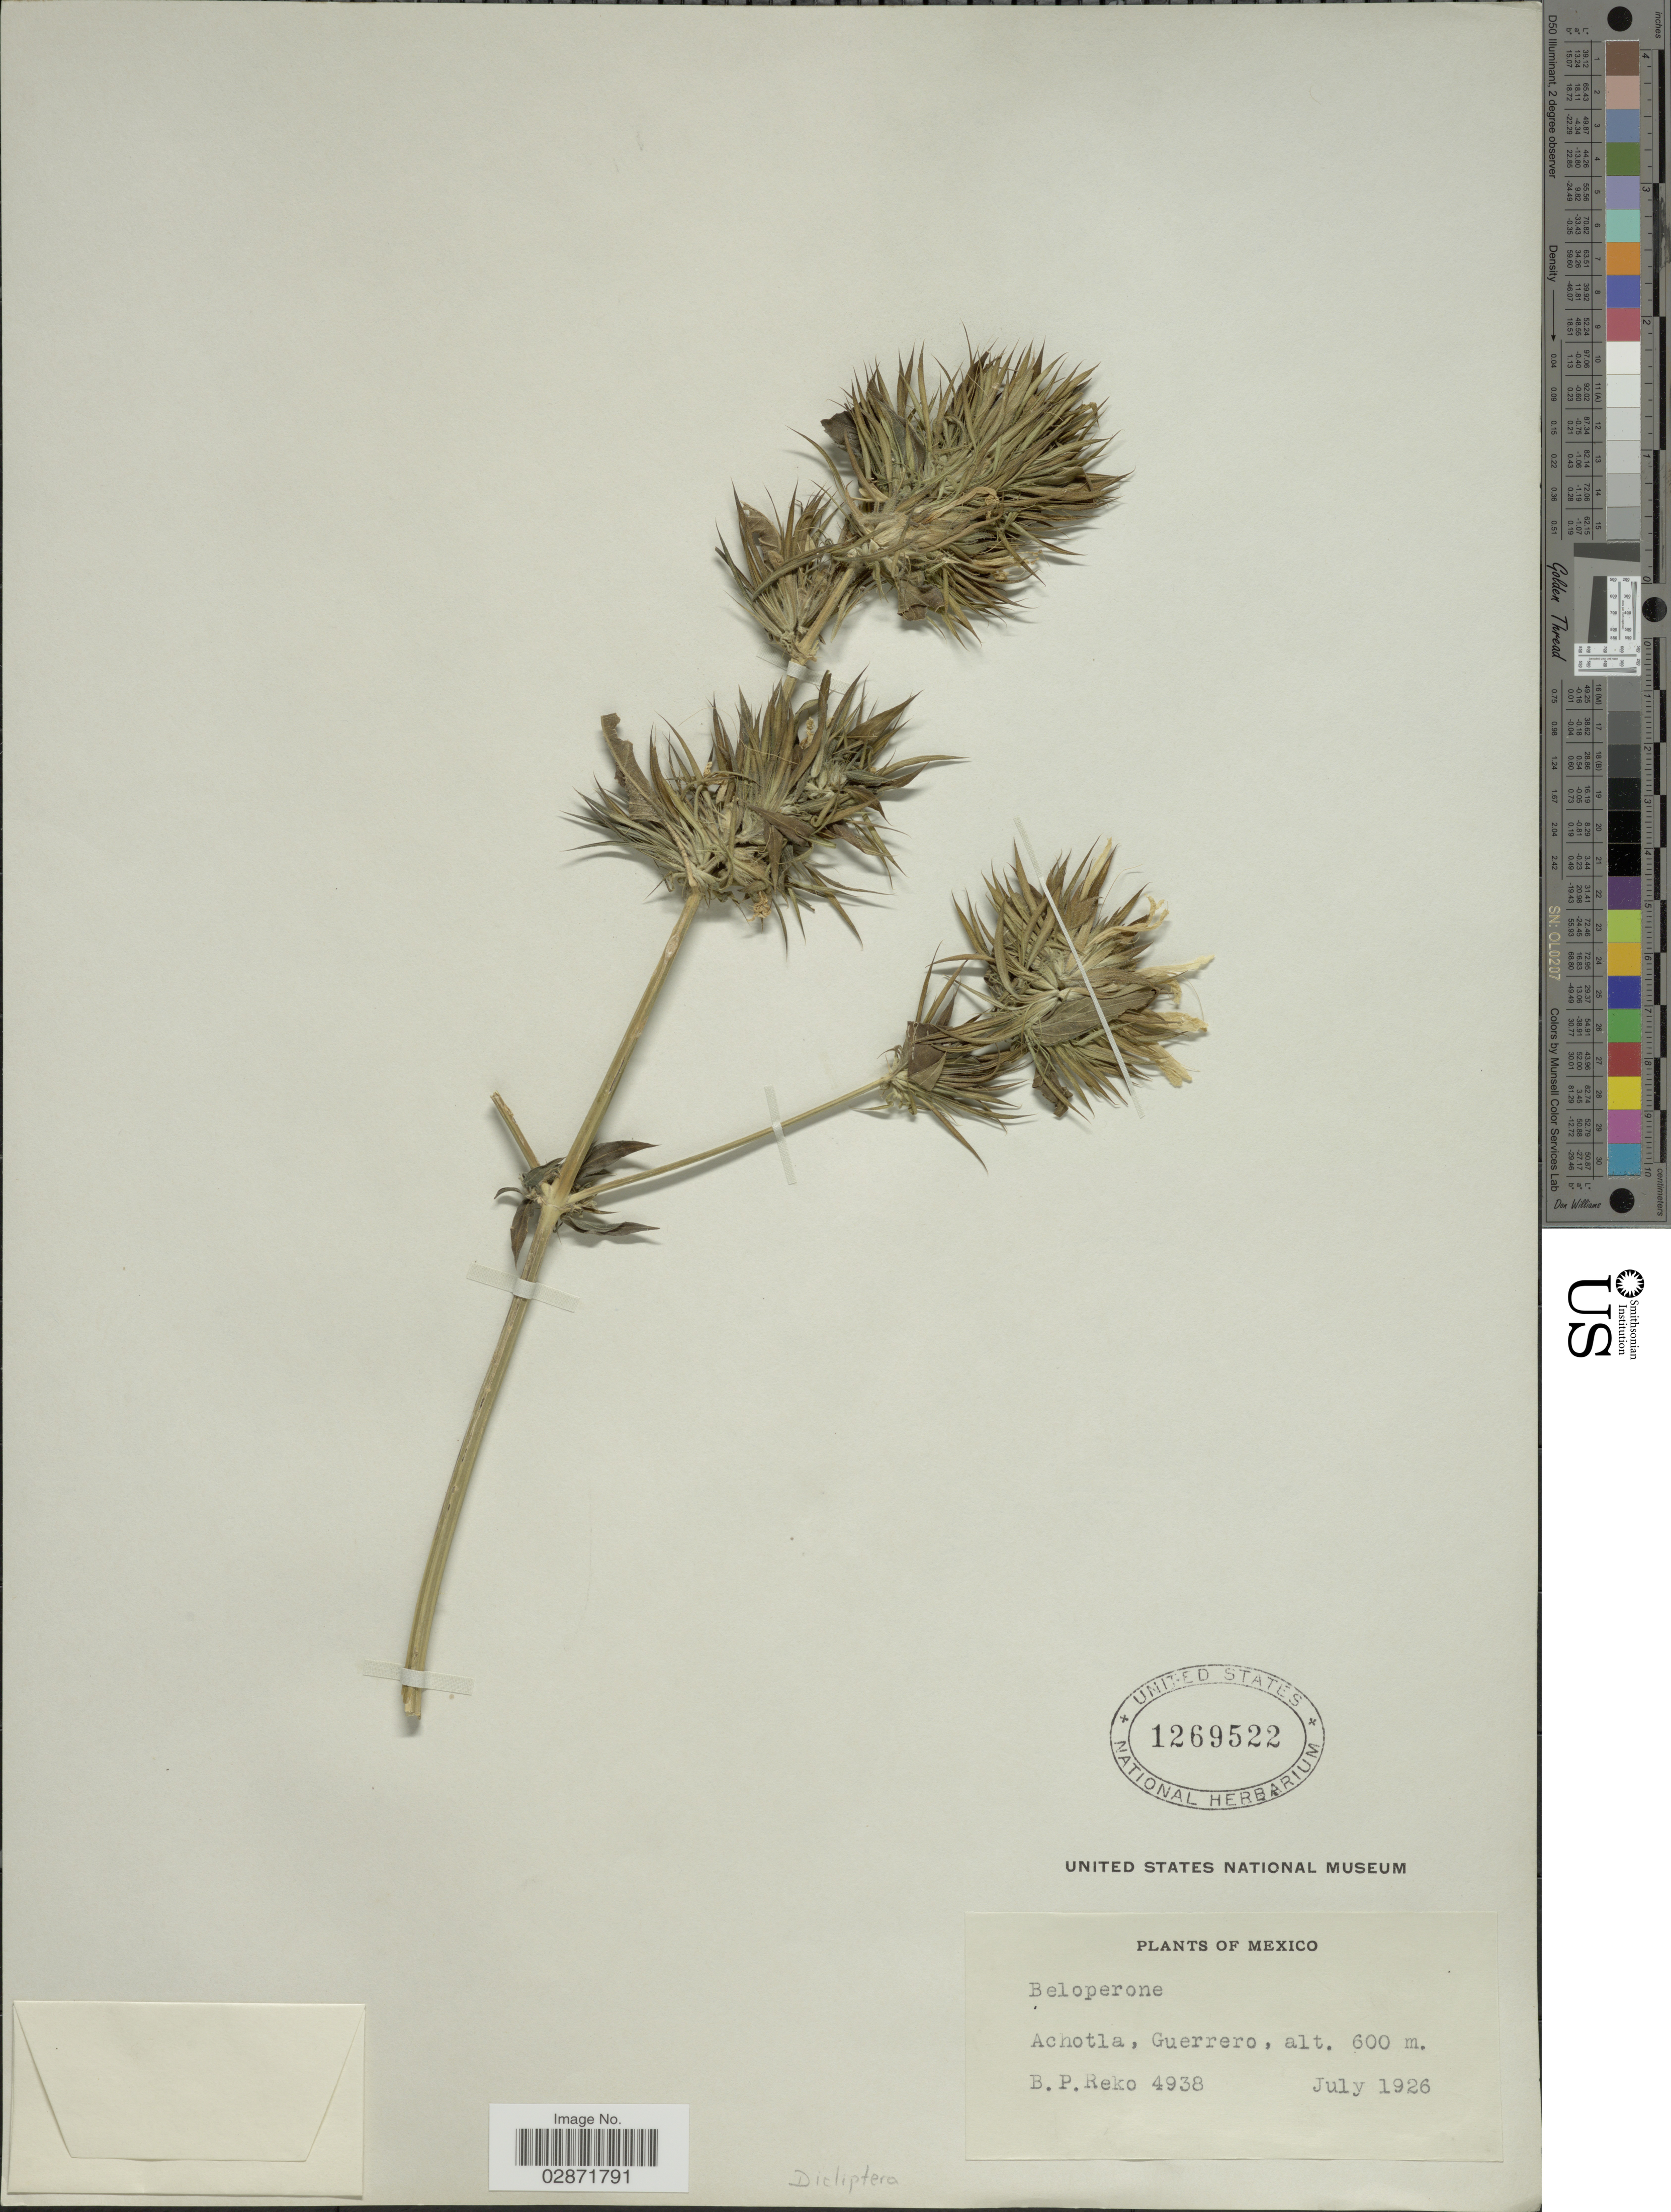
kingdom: Plantae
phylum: Tracheophyta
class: Magnoliopsida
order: Lamiales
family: Acanthaceae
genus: Dicliptera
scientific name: Dicliptera sp.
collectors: B. P. Reko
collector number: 4938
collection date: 1926-07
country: Mexico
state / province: Guerrero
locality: Achotla, Guerrero.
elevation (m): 600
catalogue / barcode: US 1269522